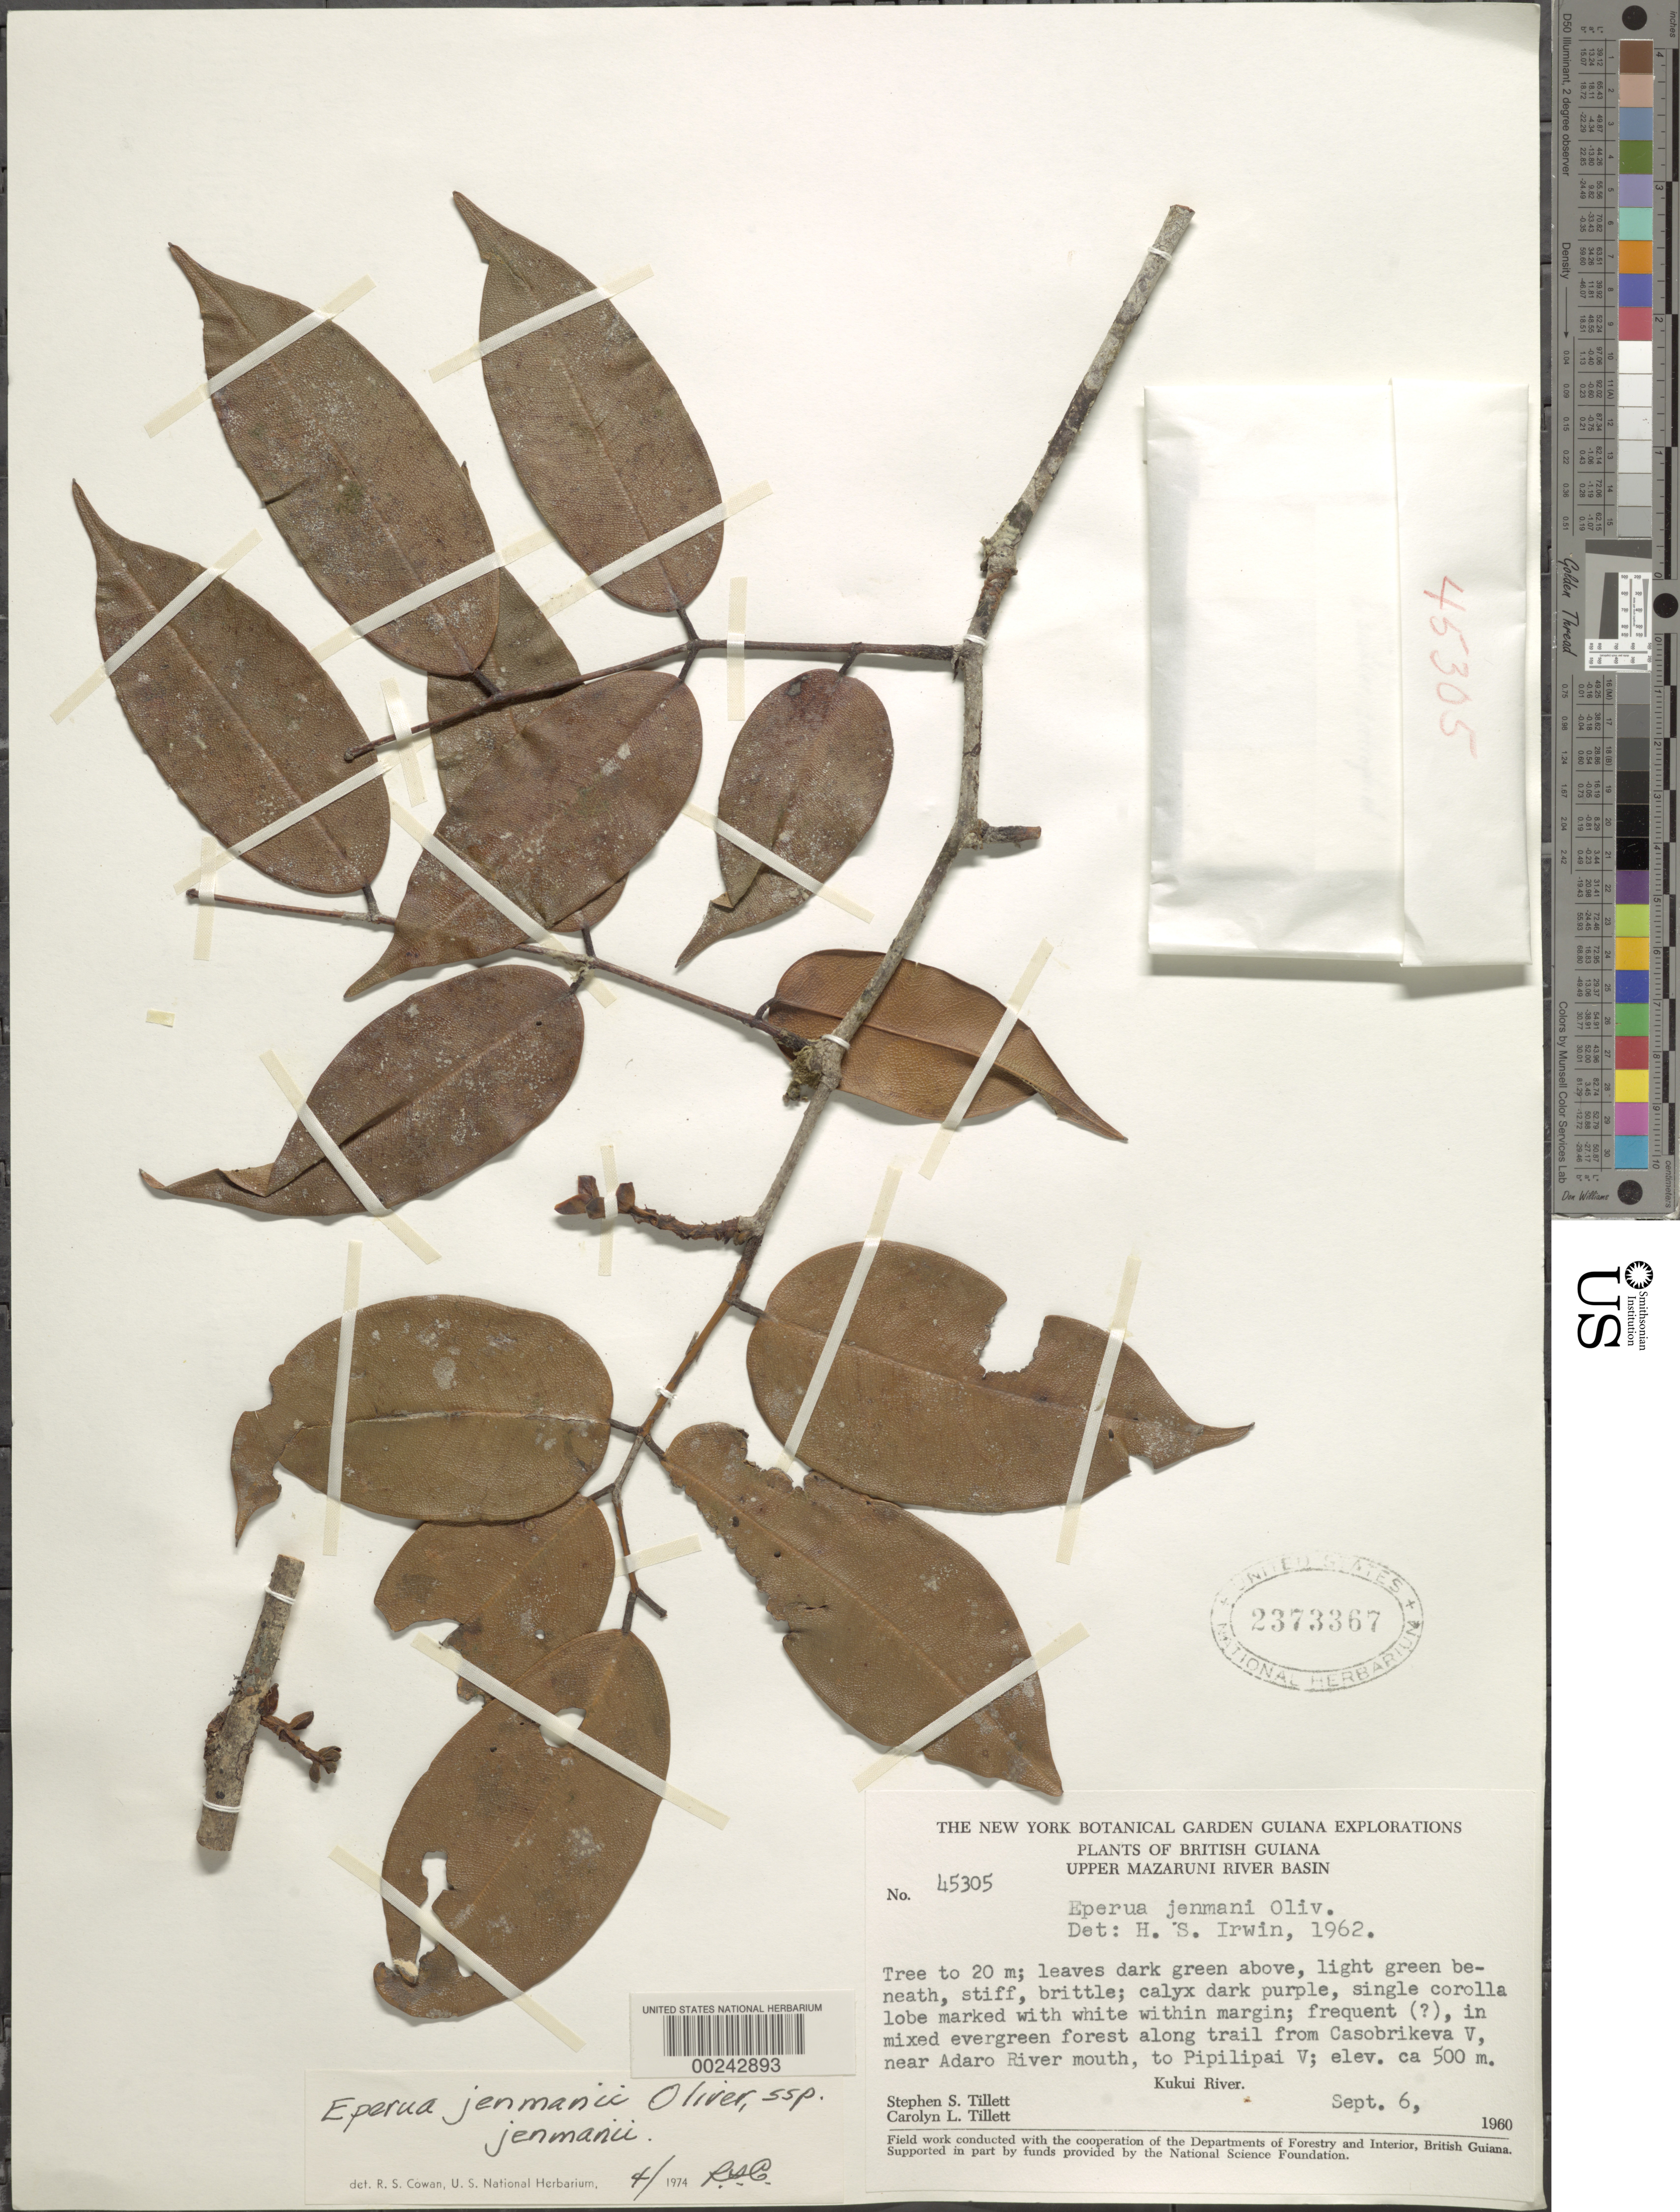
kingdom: Plantae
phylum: Tracheophyta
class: Magnoliopsida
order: Fabales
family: Fabaceae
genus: Eperua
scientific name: Eperua jenmanii subsp. jenmanii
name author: Oliv.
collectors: S. S. Tillett & C. L. Tillett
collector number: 45305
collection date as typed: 06 Sep 1960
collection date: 1960-09-06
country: Guyana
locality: Along trail from casobrikeva v, near adaro river mouth to pipilipai v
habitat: In mixed evergreen forest along trail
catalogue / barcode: US 2373367